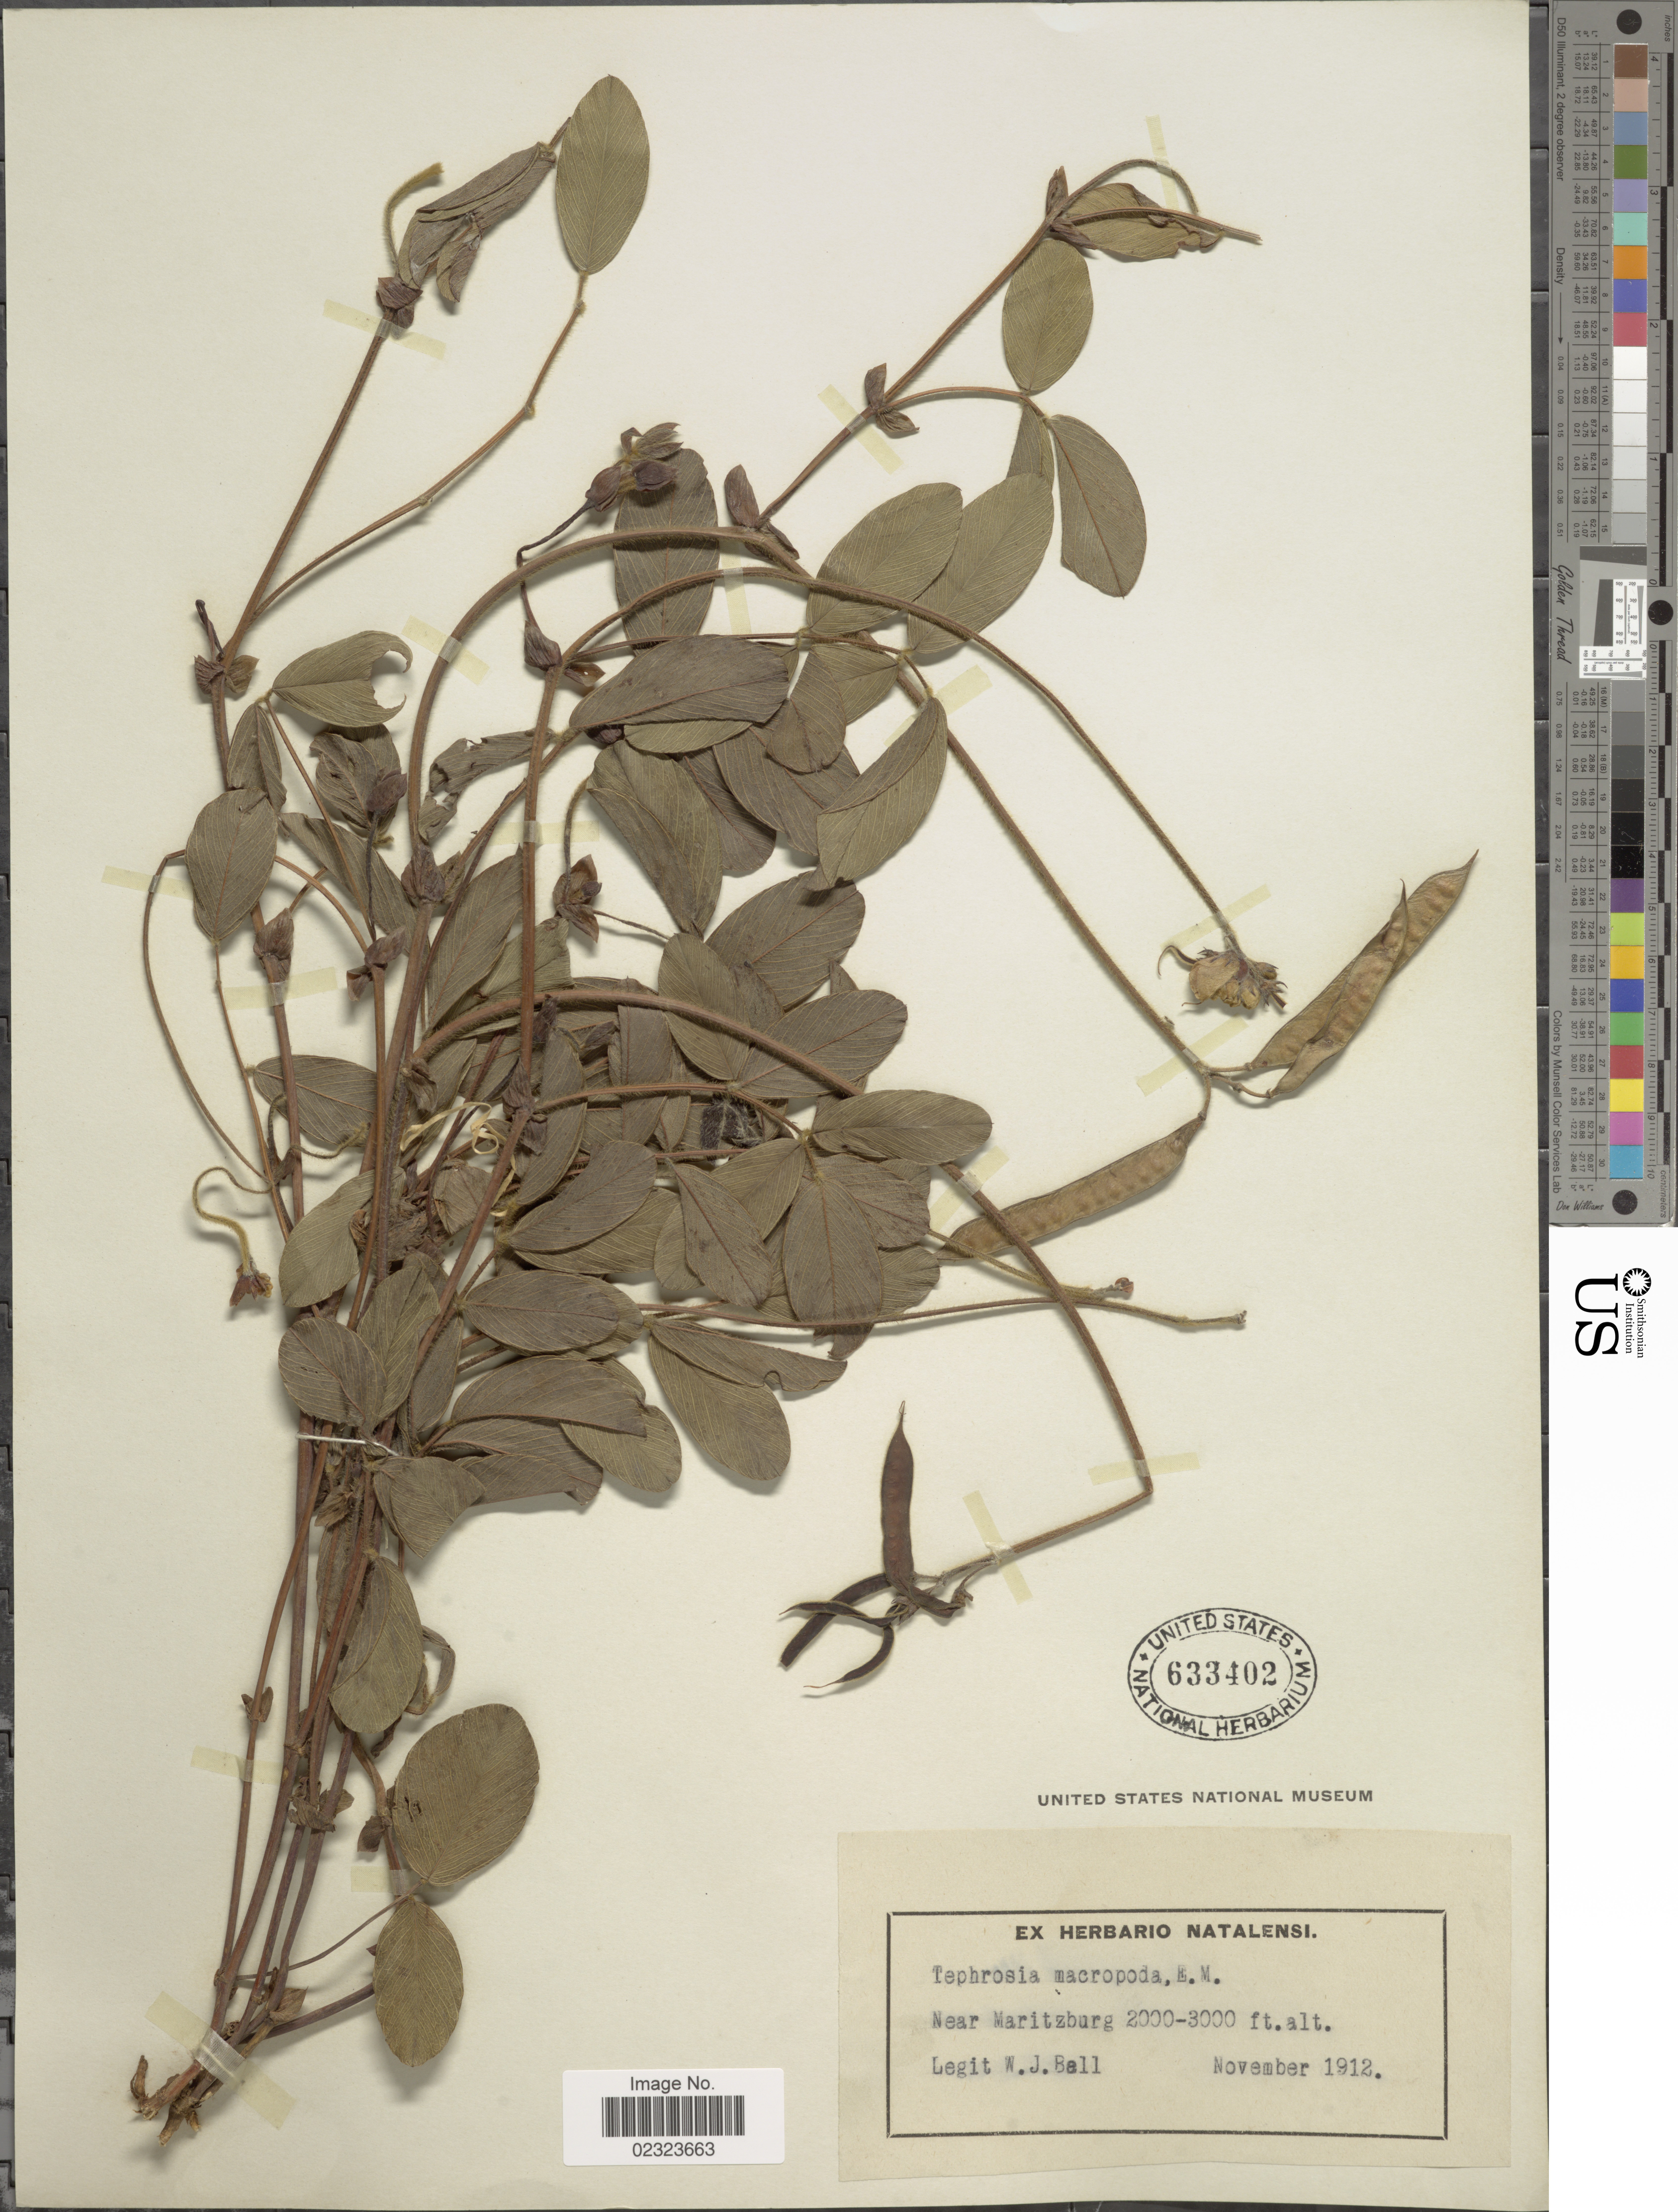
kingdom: Plantae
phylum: Tracheophyta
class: Magnoliopsida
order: Fabales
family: Fabaceae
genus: Tephrosia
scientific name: Tephrosia macropoda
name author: (E. Mey.) Harv.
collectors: J. Ball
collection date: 1912-11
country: South Africa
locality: Near Maritzburg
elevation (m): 610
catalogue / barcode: US 633402